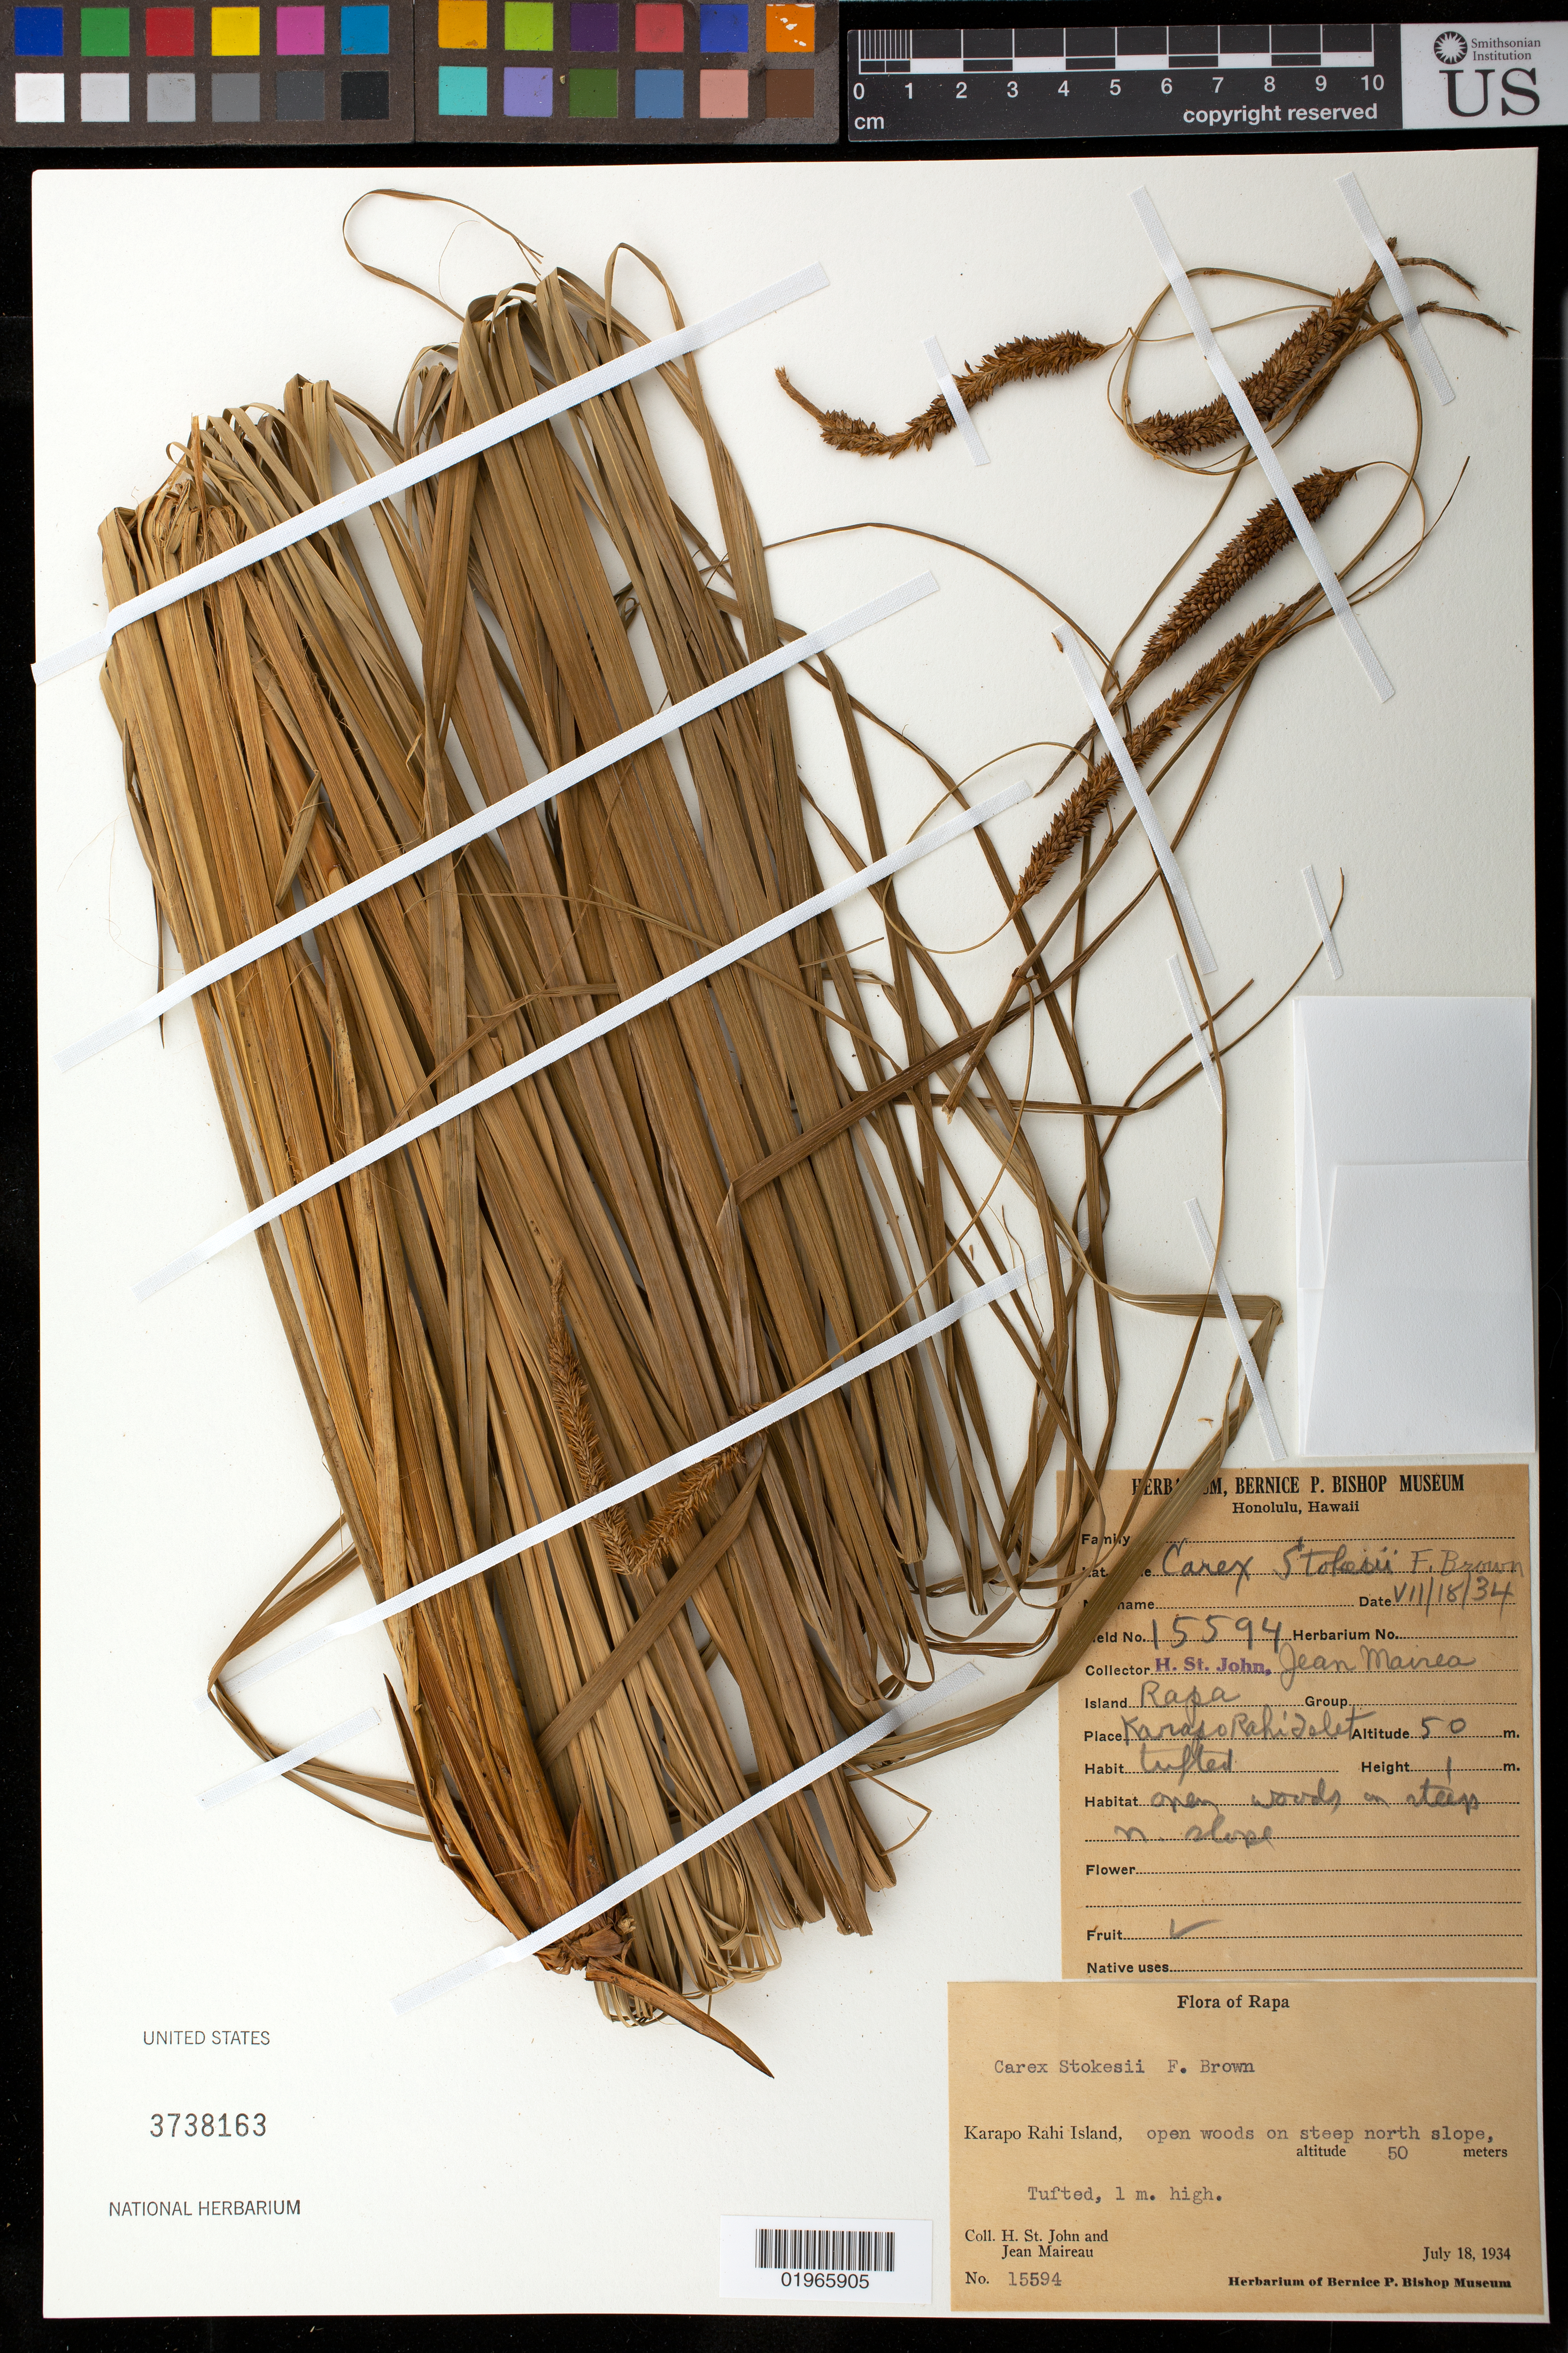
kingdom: Plantae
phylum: Tracheophyta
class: Liliopsida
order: Poales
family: Cyperaceae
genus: Carex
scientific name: Carex stokesii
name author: F. Br.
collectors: H. St. John & J. Maireau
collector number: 15594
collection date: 1934-07-18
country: French Polynesia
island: Rapa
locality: Rapa. Karapo Rahi Island, open woods on steep N. slope.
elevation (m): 50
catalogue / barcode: US 3738163